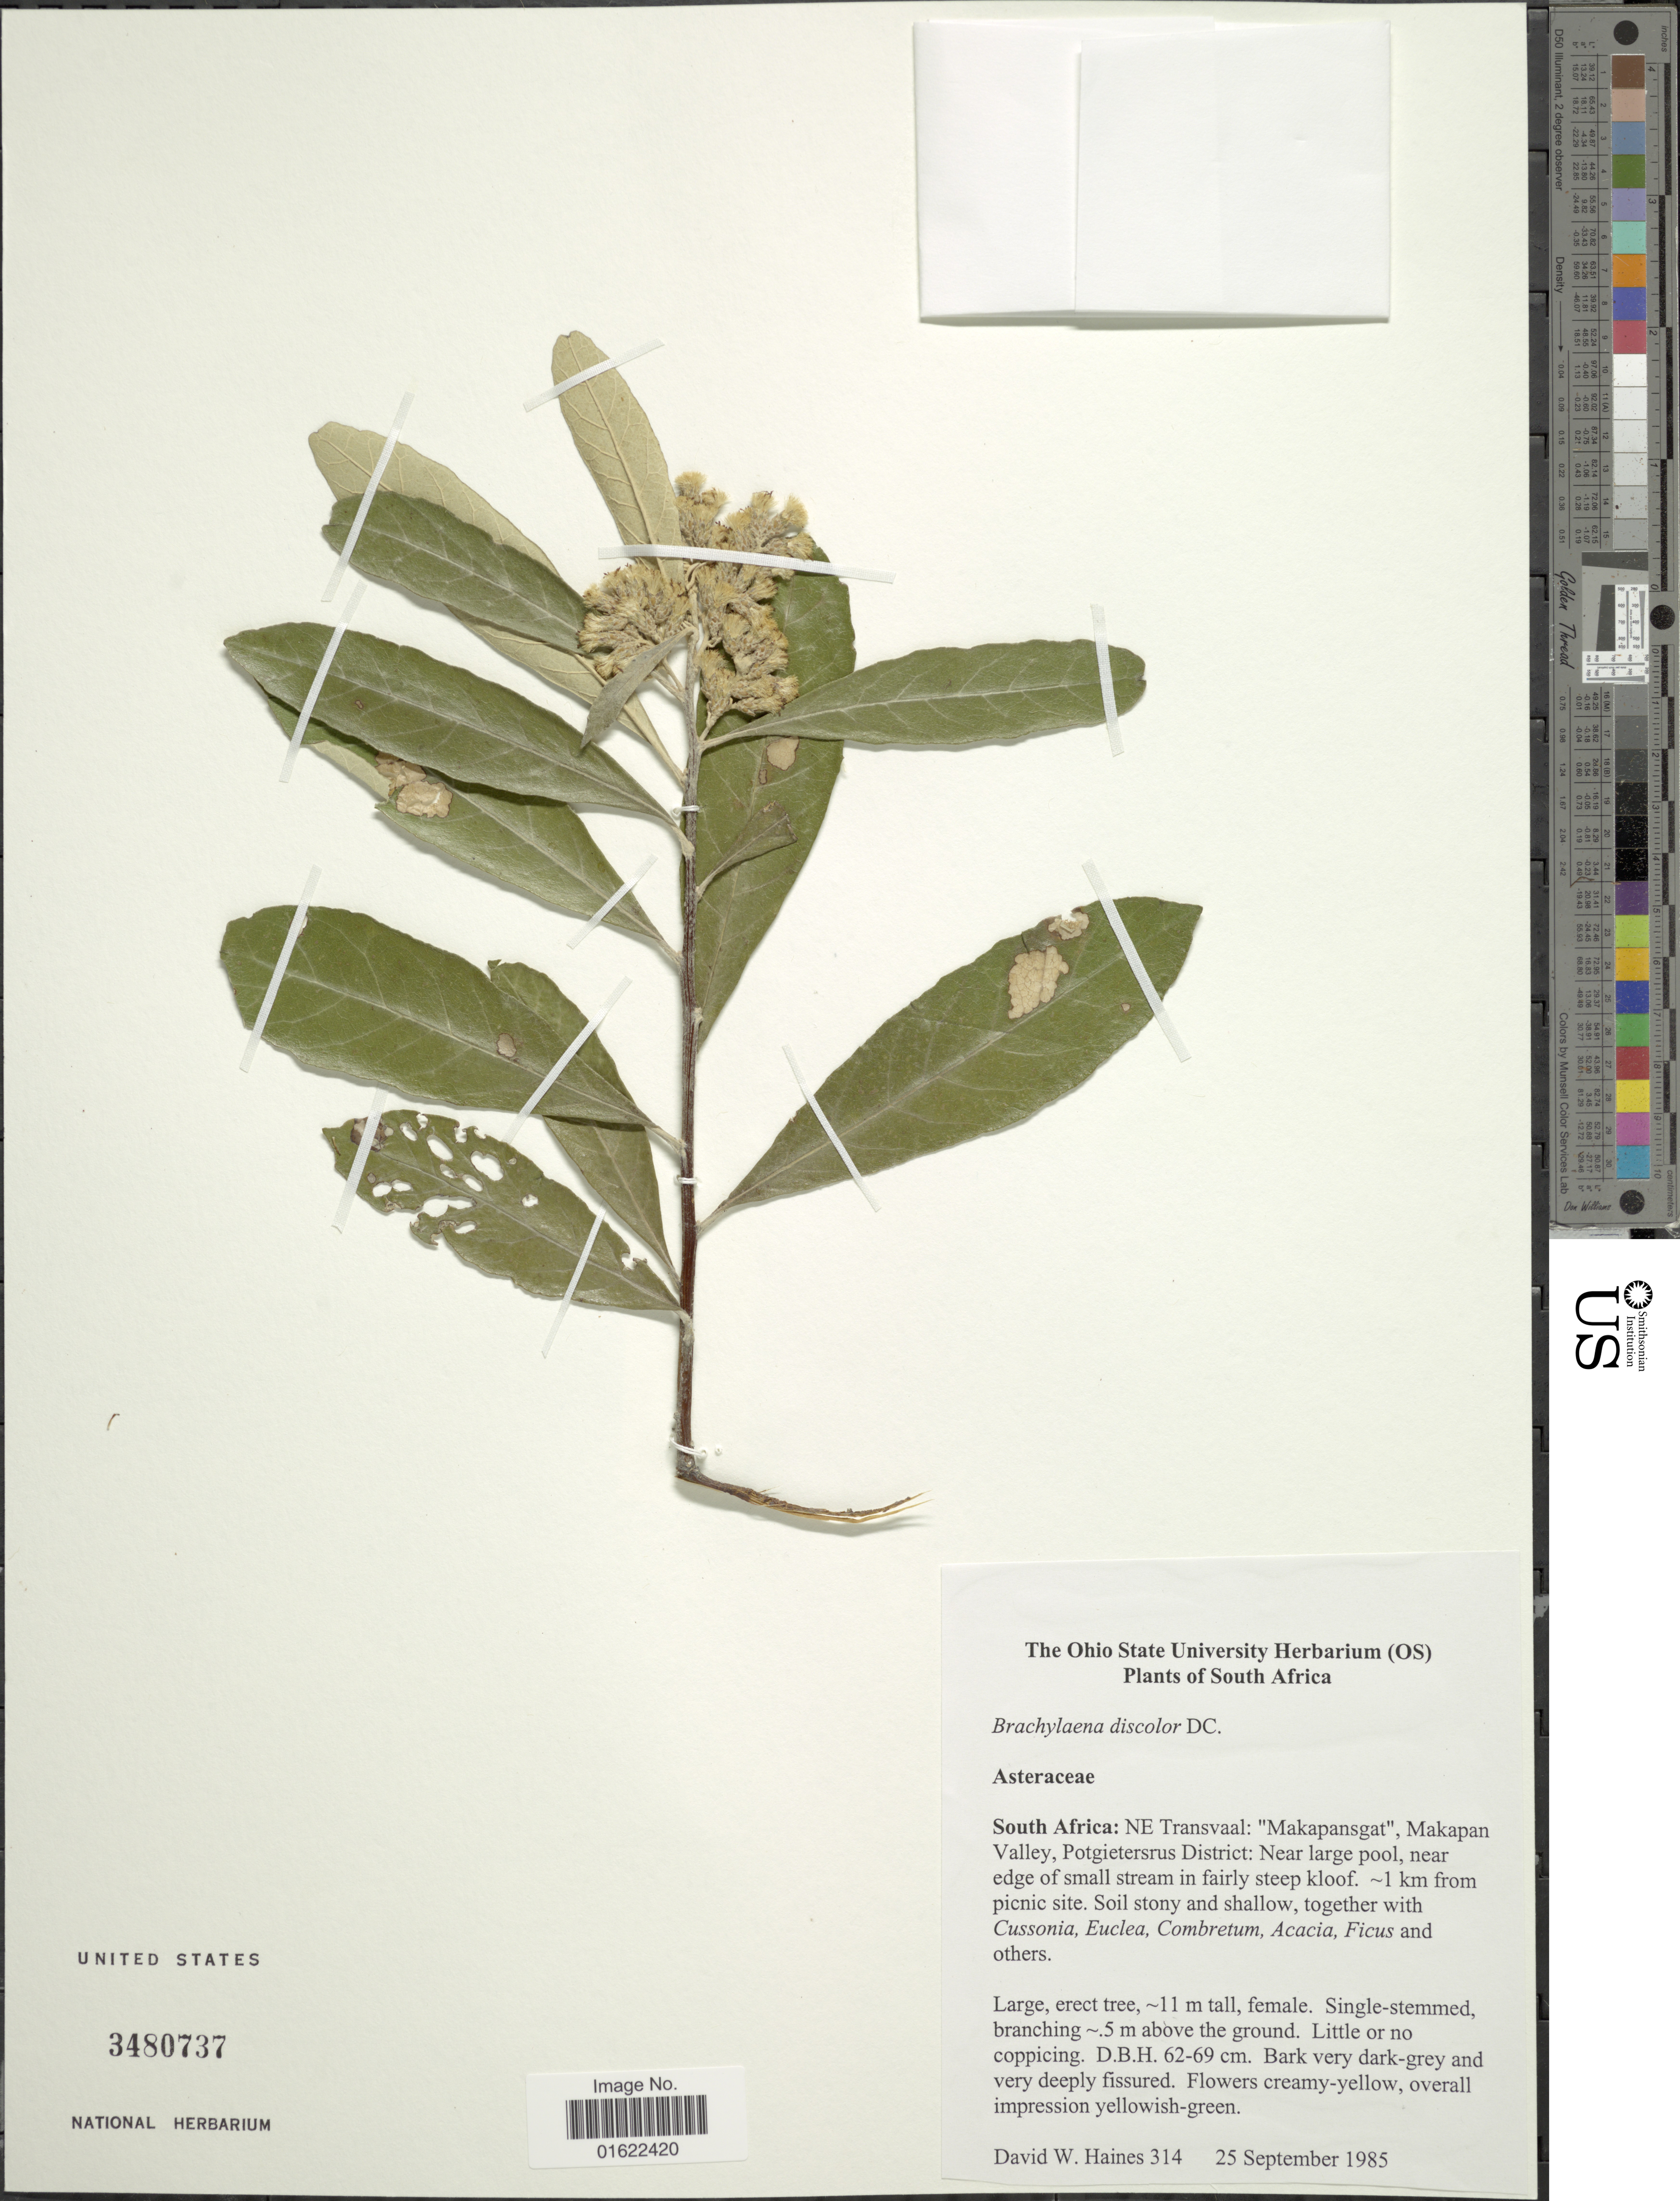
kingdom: Plantae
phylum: Tracheophyta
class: Magnoliopsida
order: Asterales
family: Asteraceae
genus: Brachylaena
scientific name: Brachylaena discolor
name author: DC.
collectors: D. Haines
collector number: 314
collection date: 1985-09-25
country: South Africa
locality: NE Transvaal: "Makapansgat", Makapan Valley, Potgietersrus District: Near large pool, near edge of small stream in fairly steep kloof, 1 km from picinic site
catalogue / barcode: US 3480737